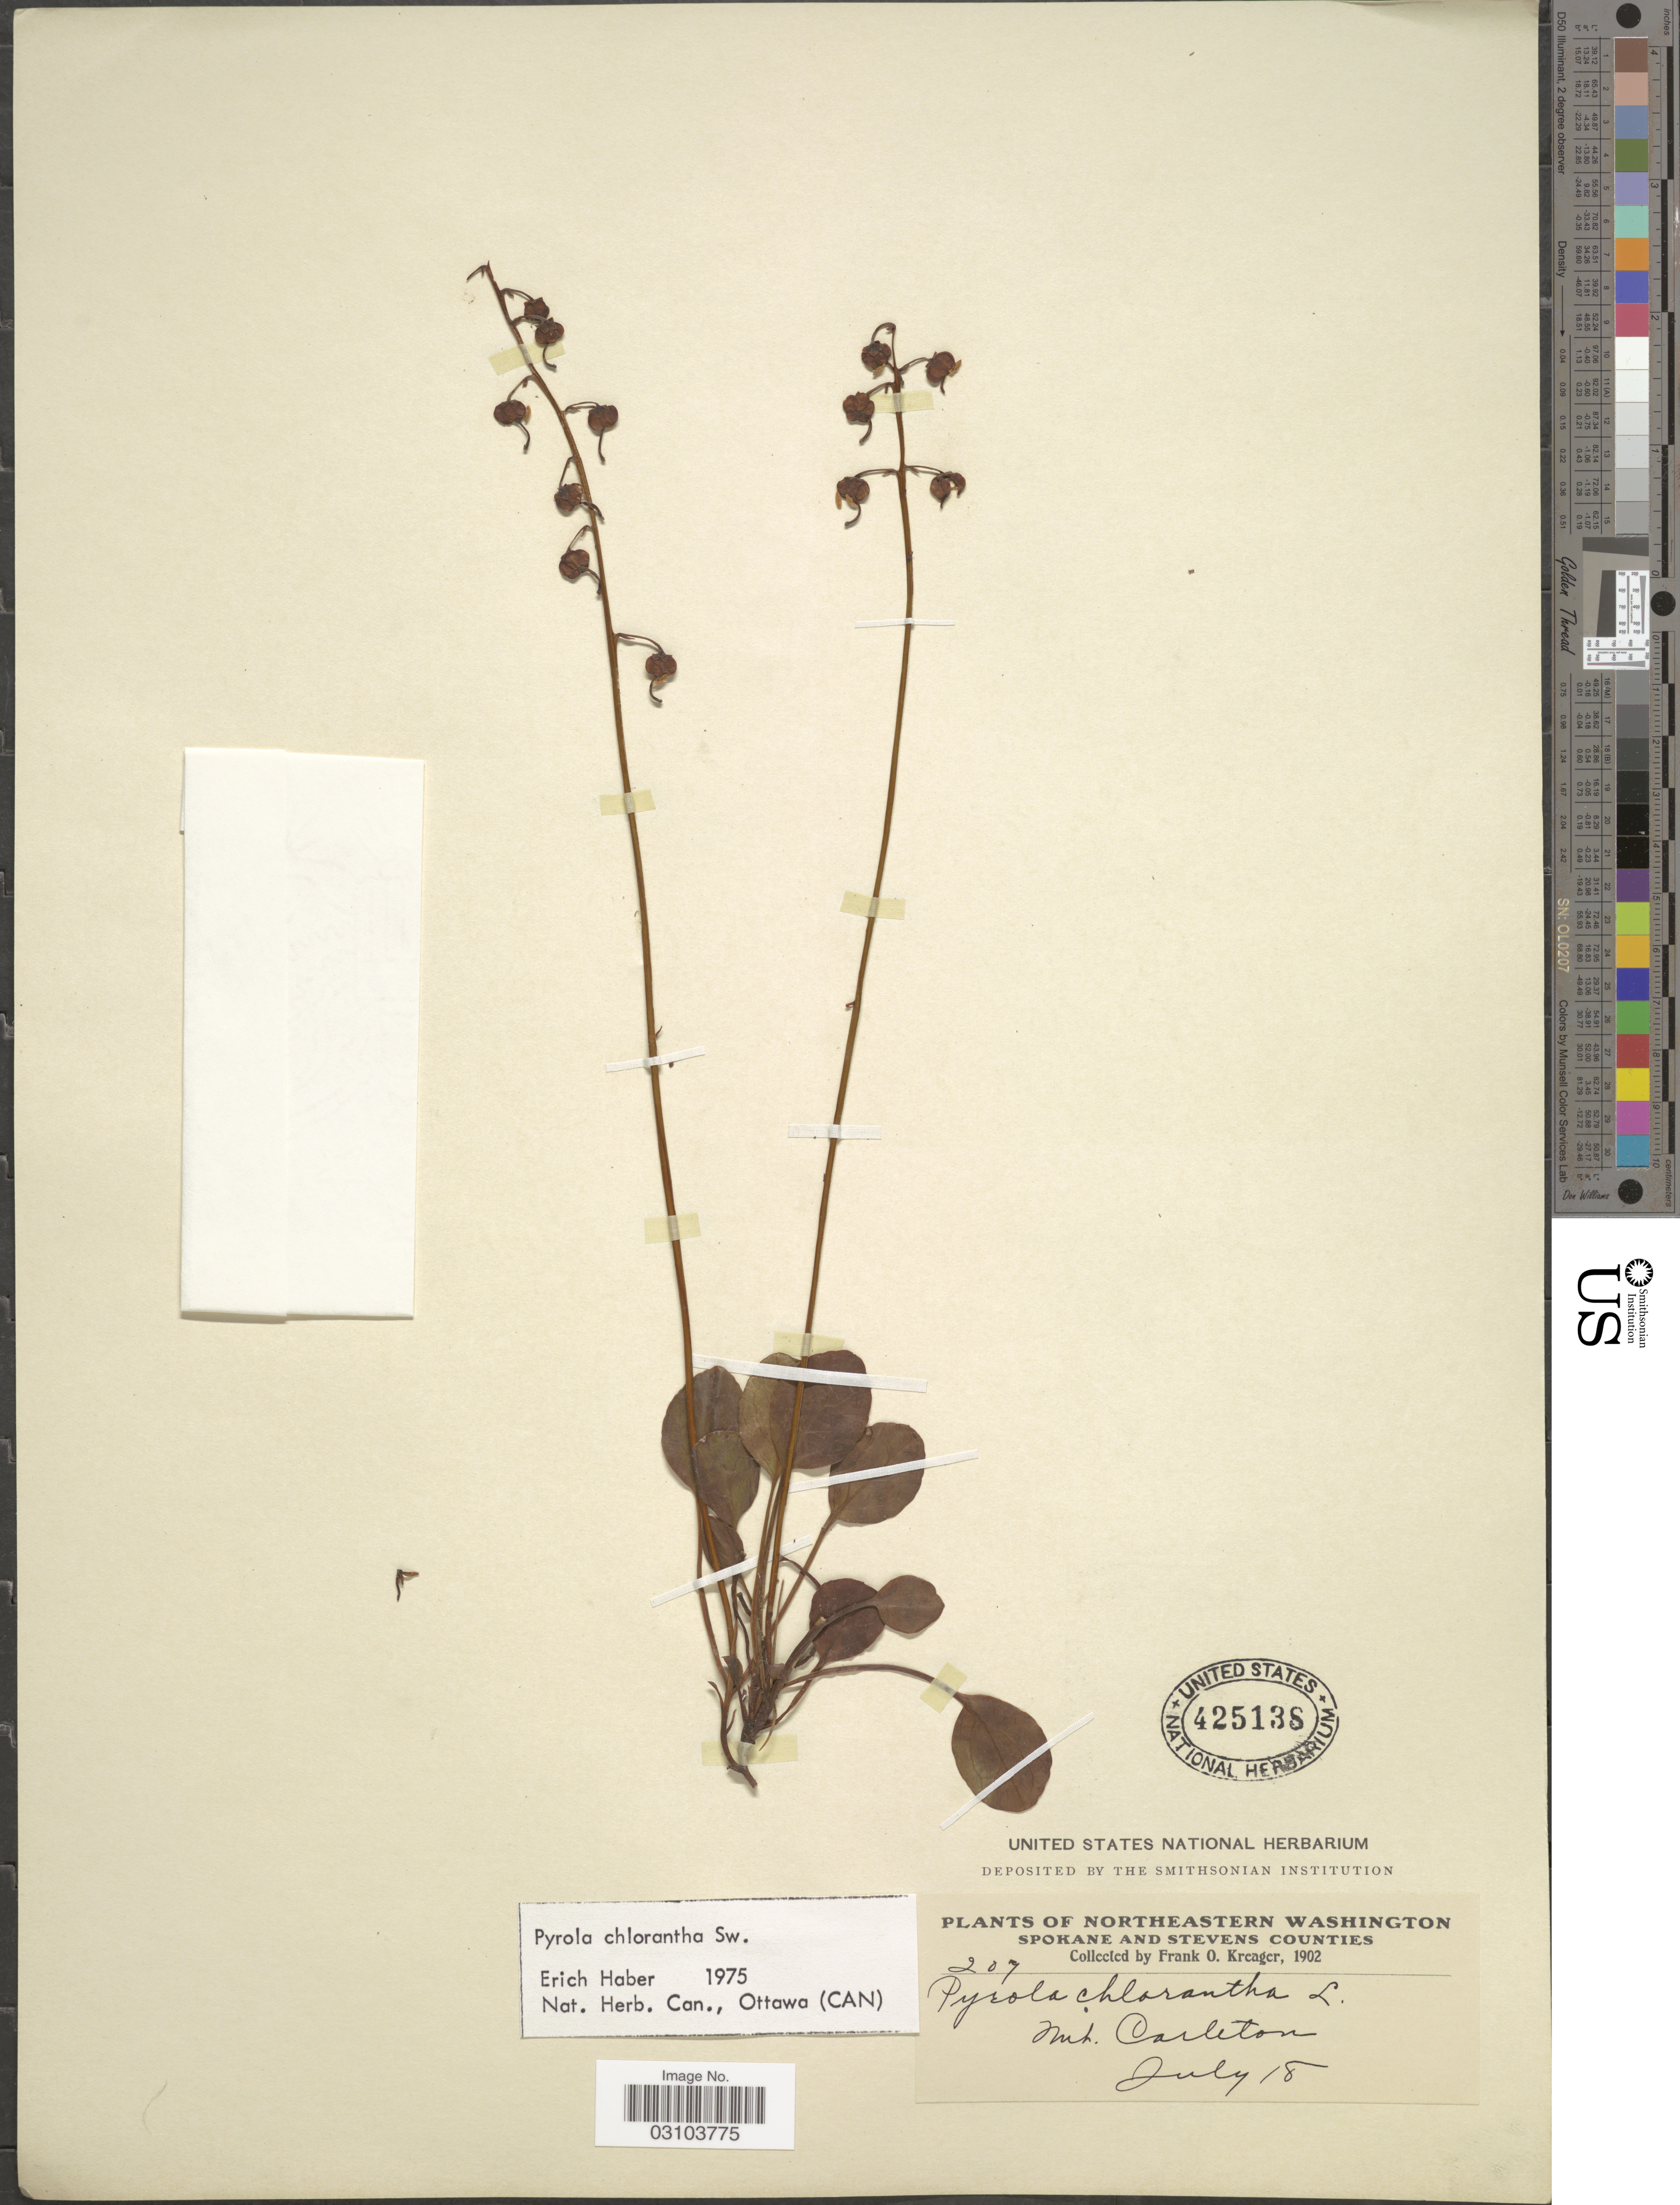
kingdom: Plantae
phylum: Tracheophyta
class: Magnoliopsida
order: Ericales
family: Ericaceae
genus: Pyrola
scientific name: Pyrola chlorantha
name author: Schweigg.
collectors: F. Kreager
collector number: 207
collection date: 1902-07-18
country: United States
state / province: Washington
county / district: Spokane / Stevens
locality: Northeastern Washington. Spokane and Stevens Counties. Mt. Carleton.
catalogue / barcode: US 425138